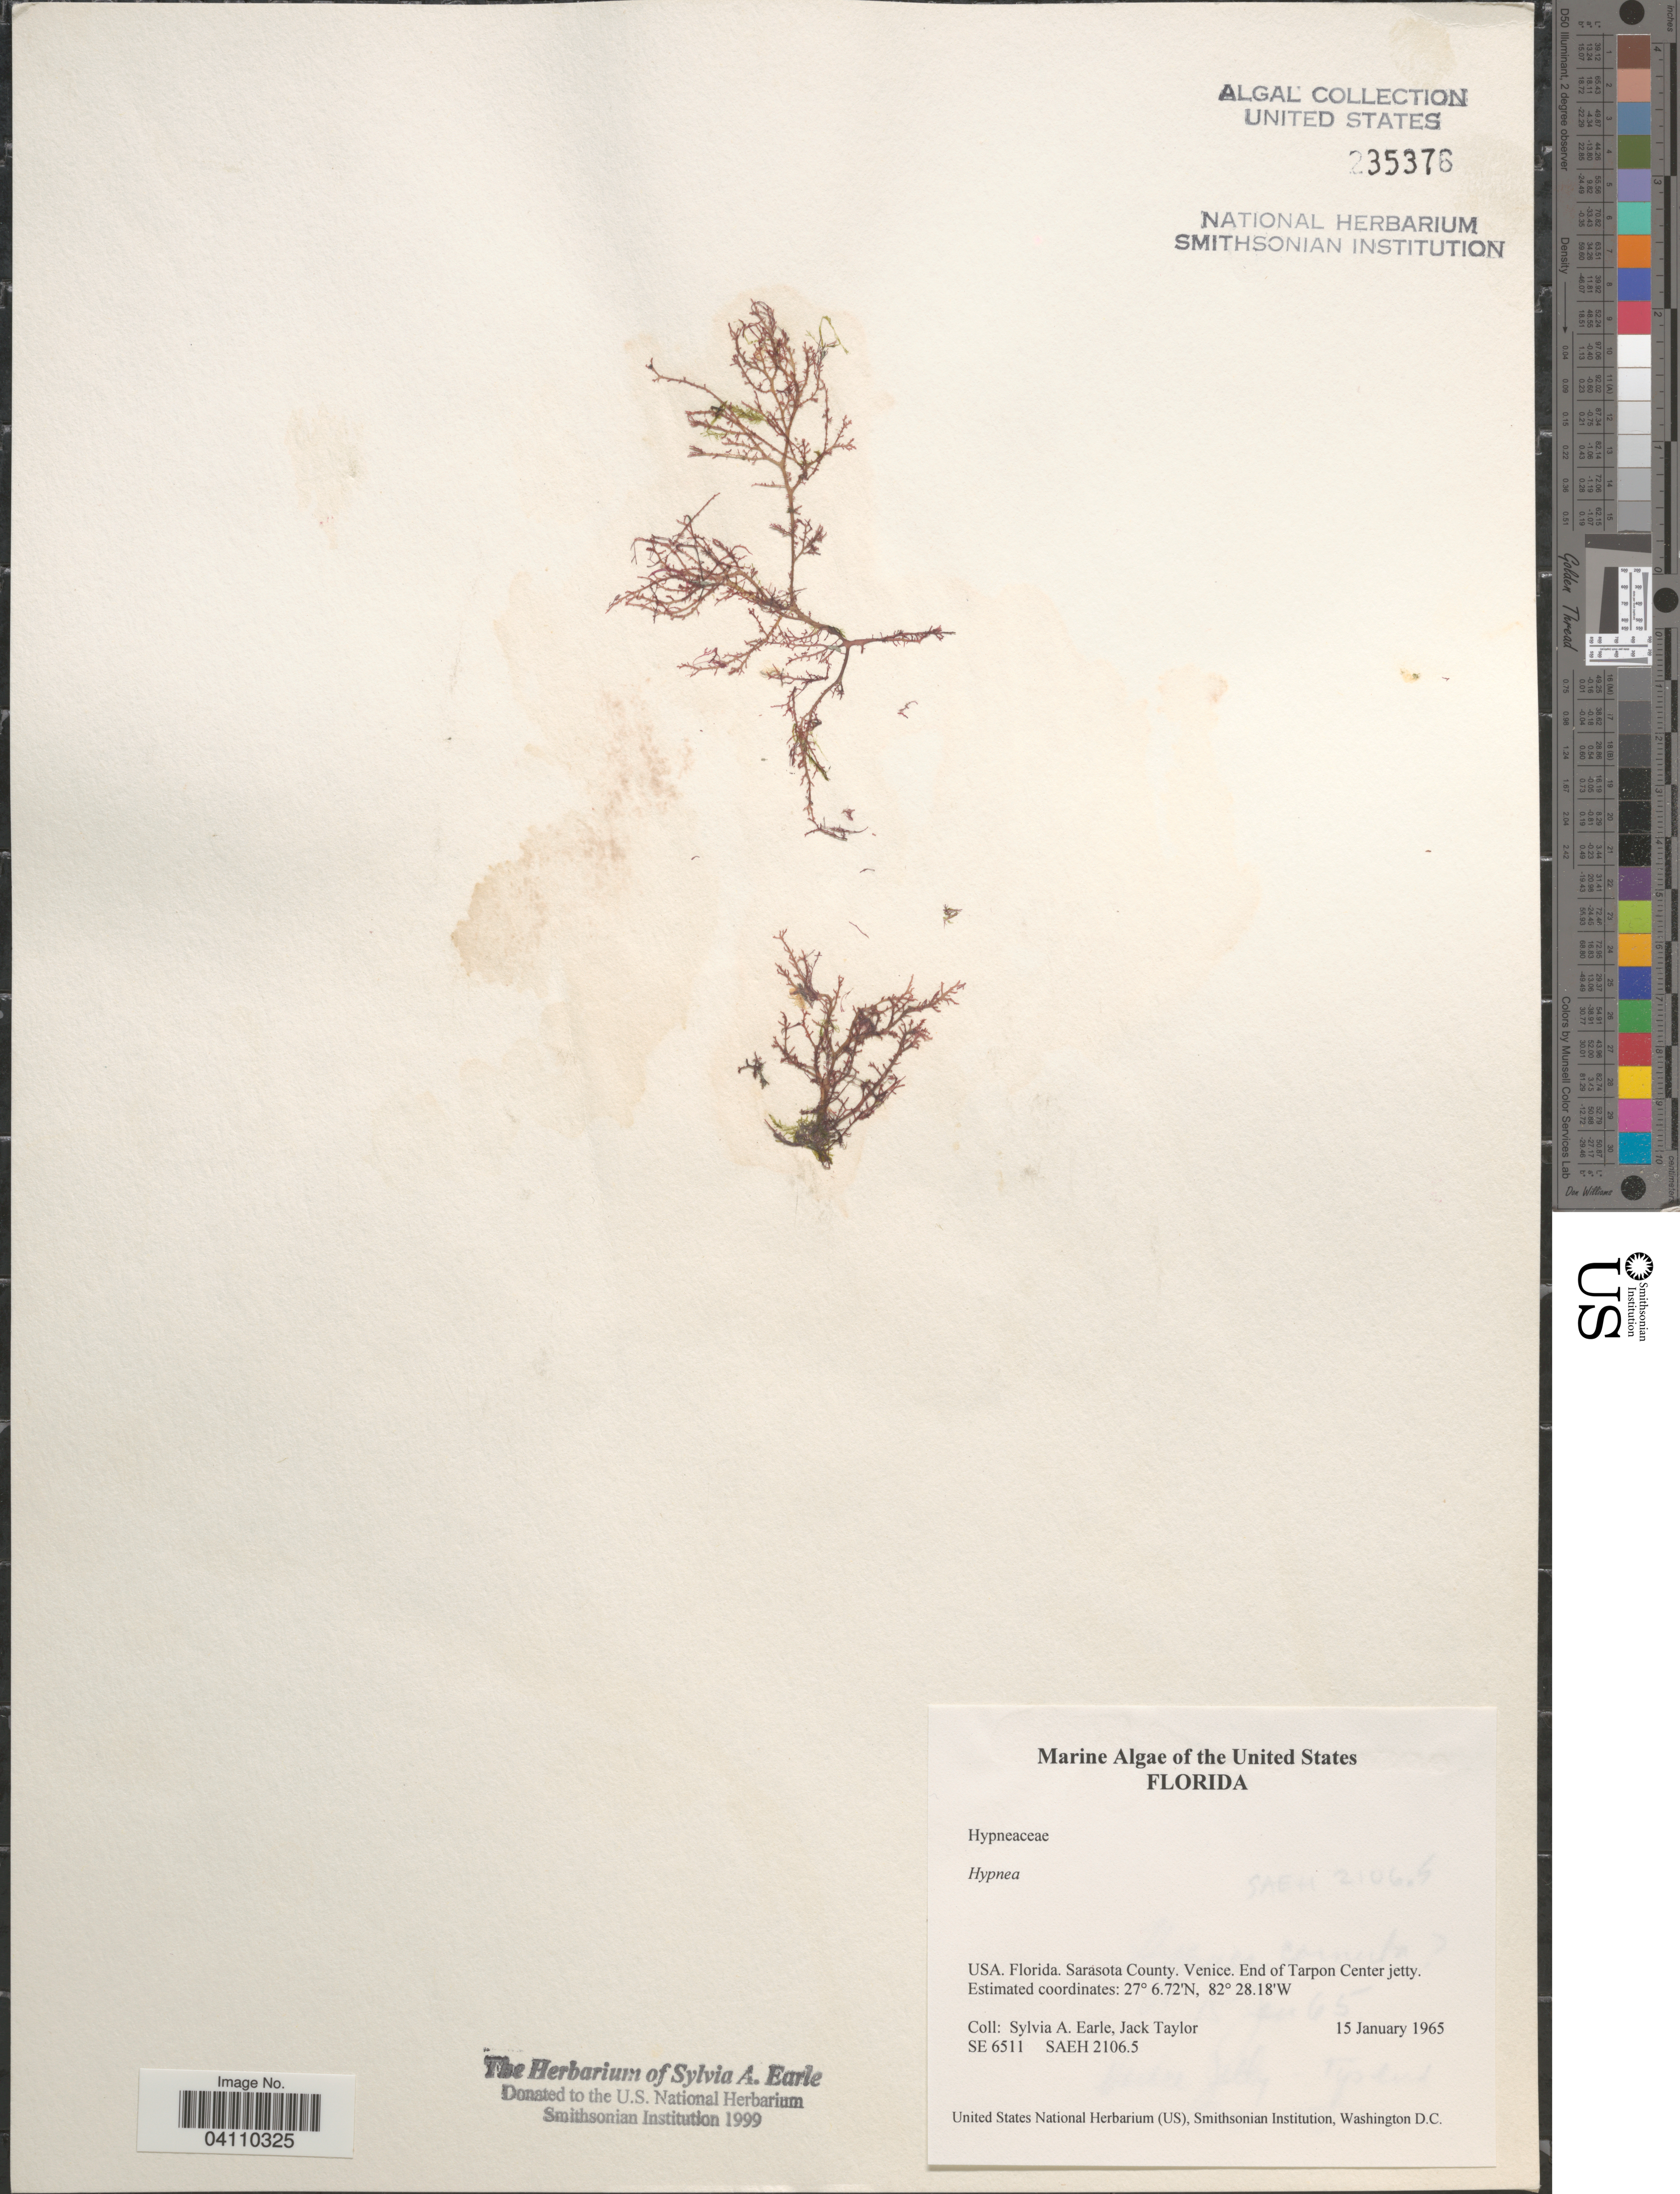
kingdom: Plantae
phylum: Rhodophyta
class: Florideophyceae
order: Gigartinales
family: Cystocloniaceae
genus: Hypnea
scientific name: Hypnea sp.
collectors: S. A. Earle & J. Taylor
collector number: SE6511/SAEH2106.5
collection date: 1965-01-15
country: United States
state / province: Florida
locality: Sarasota County. Venice. End of Tarpon Center jetty.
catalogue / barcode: US 235376